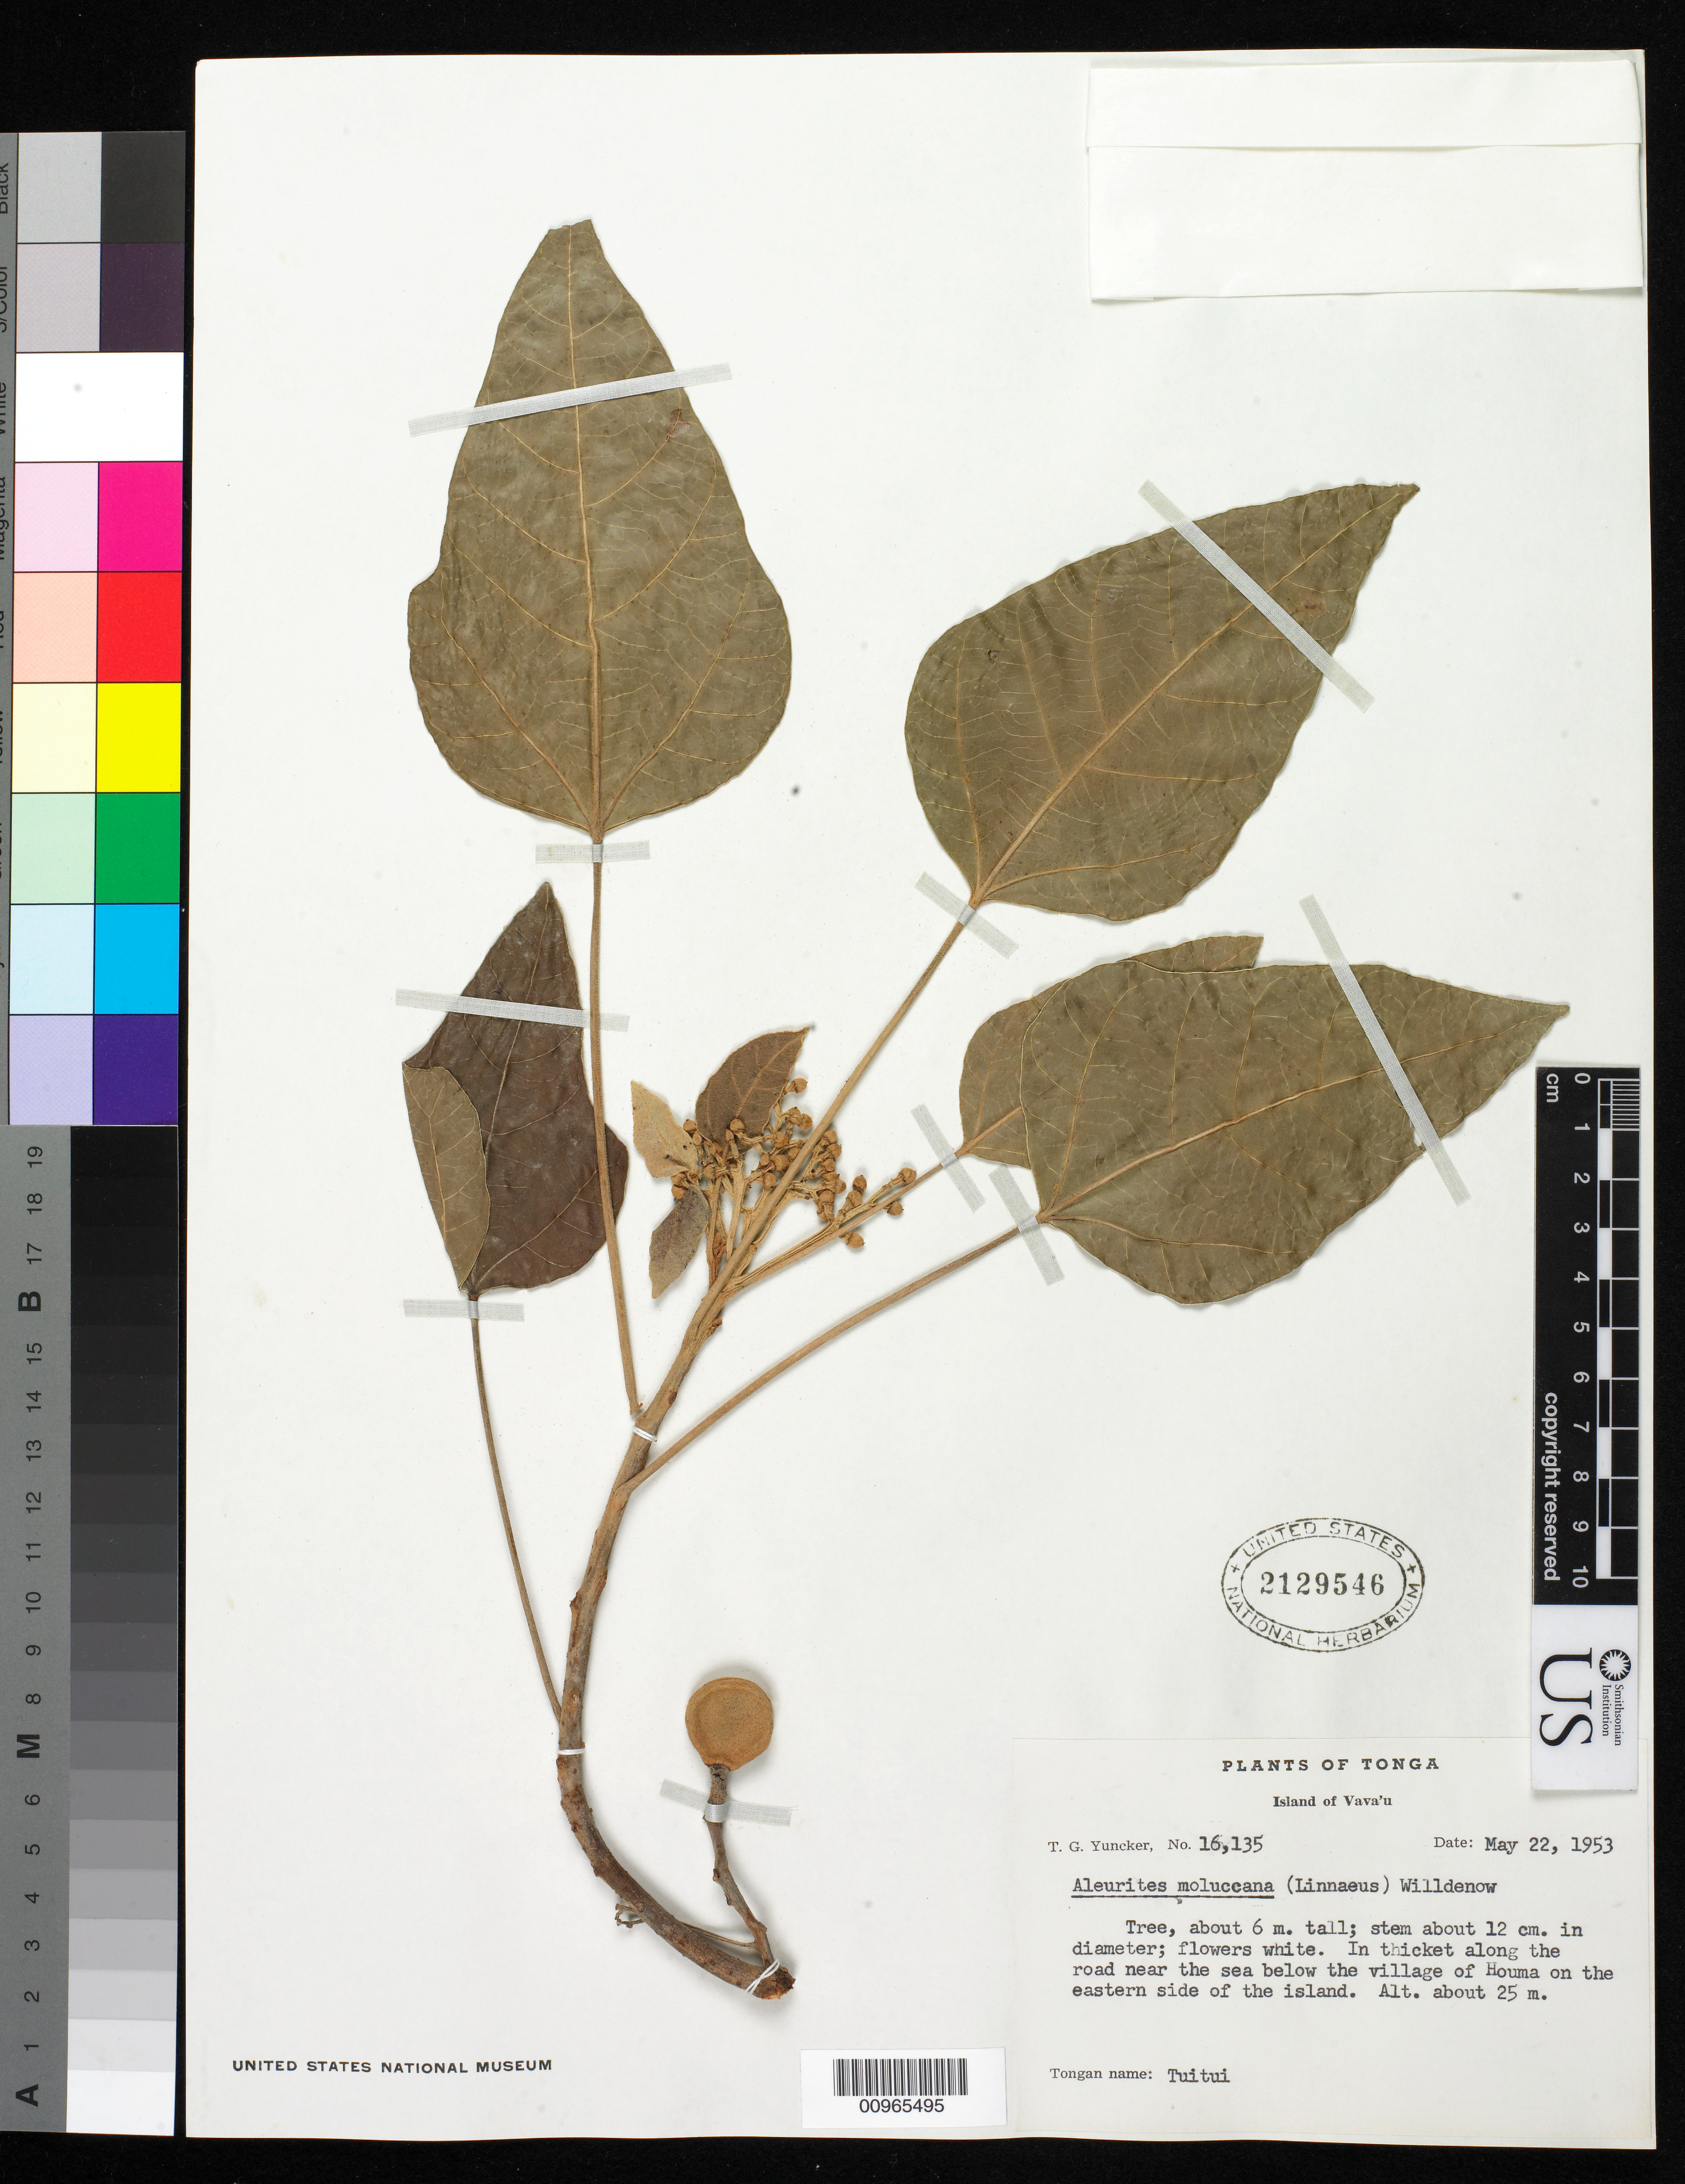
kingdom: Plantae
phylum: Tracheophyta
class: Magnoliopsida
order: Malpighiales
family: Euphorbiaceae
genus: Aleurites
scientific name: Aleurites moluccanus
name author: (L.) Willd.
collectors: T. G. Yuncker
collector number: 16135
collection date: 1953-05-22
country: Tonga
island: Vava'u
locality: In thicket along the road near the sea below the village of Houma on the eastern side of the island.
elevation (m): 25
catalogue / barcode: US 2129546